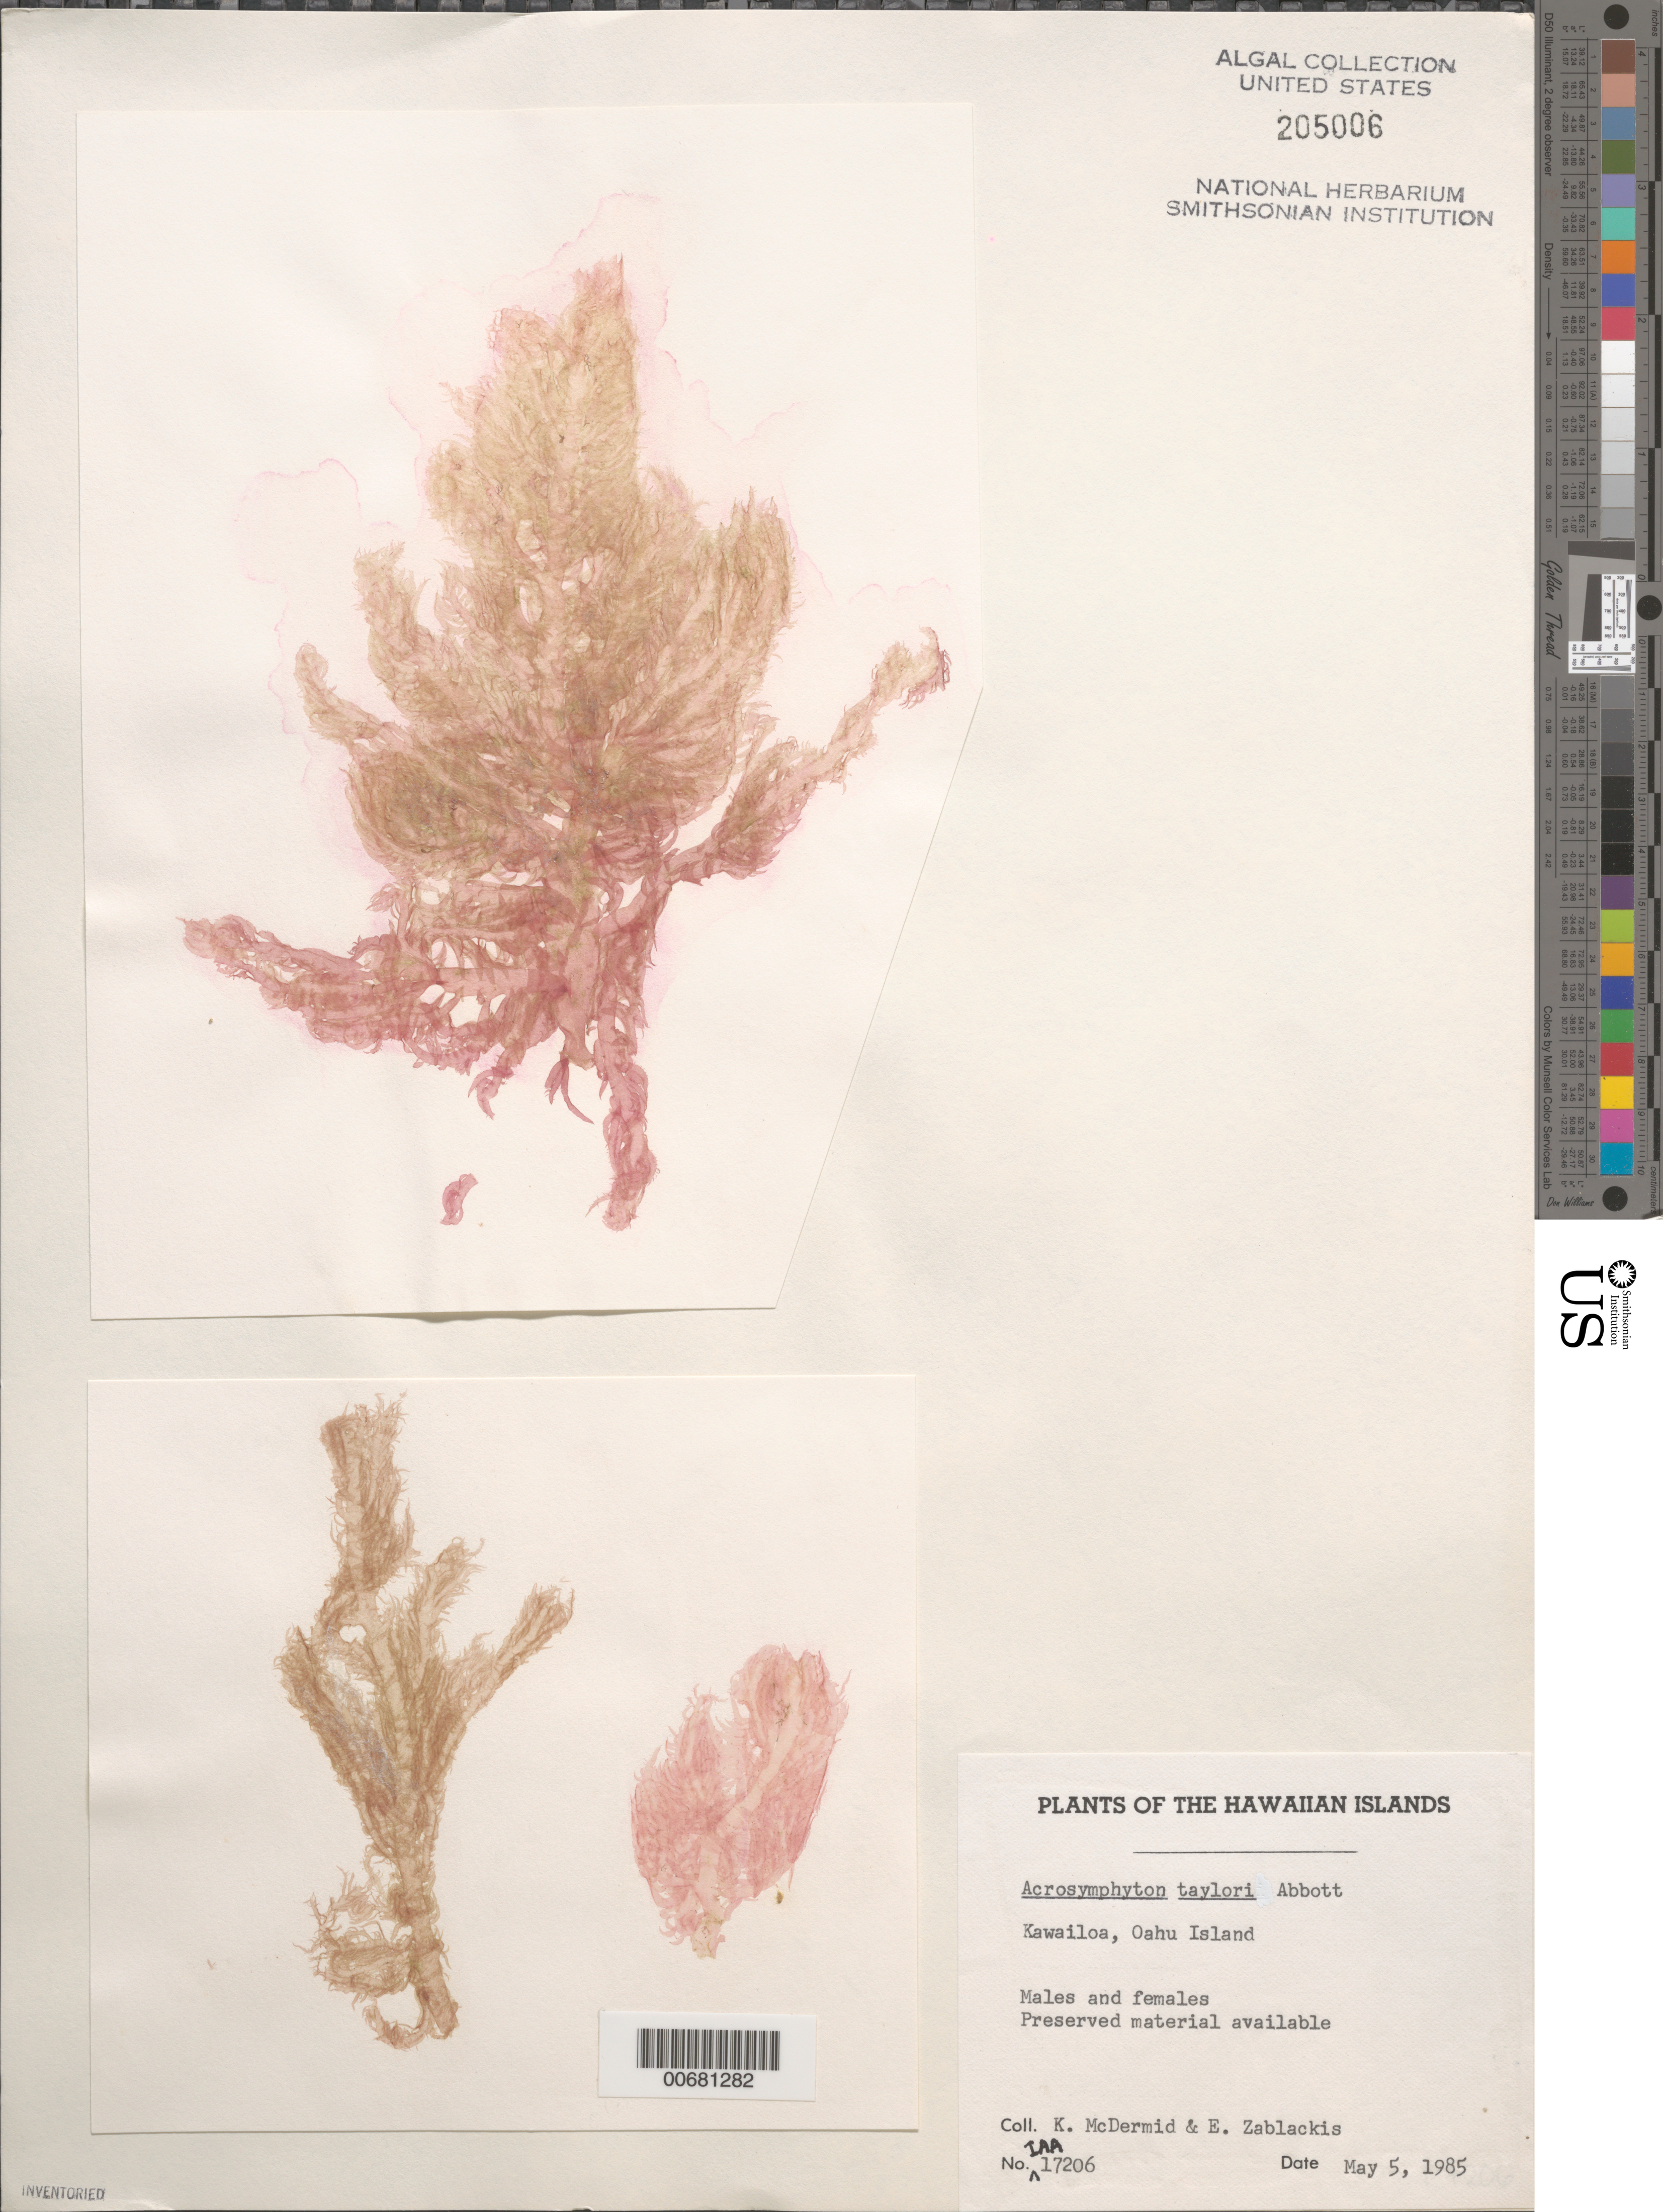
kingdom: Plantae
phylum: Rhodophyta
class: Florideophyceae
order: Acrosymphytales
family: Acrosymphytaceae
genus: Acrosymphyton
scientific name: Acrosymphyton taylorii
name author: I.A. Abbott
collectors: K. McDermid & E. Zablackis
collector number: IAA 17206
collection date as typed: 05 May 1985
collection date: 1985-05-05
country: United States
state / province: Hawaii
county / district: Honolulu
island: Oahu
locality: Kawailoa, Chun's Reef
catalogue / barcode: US 205006